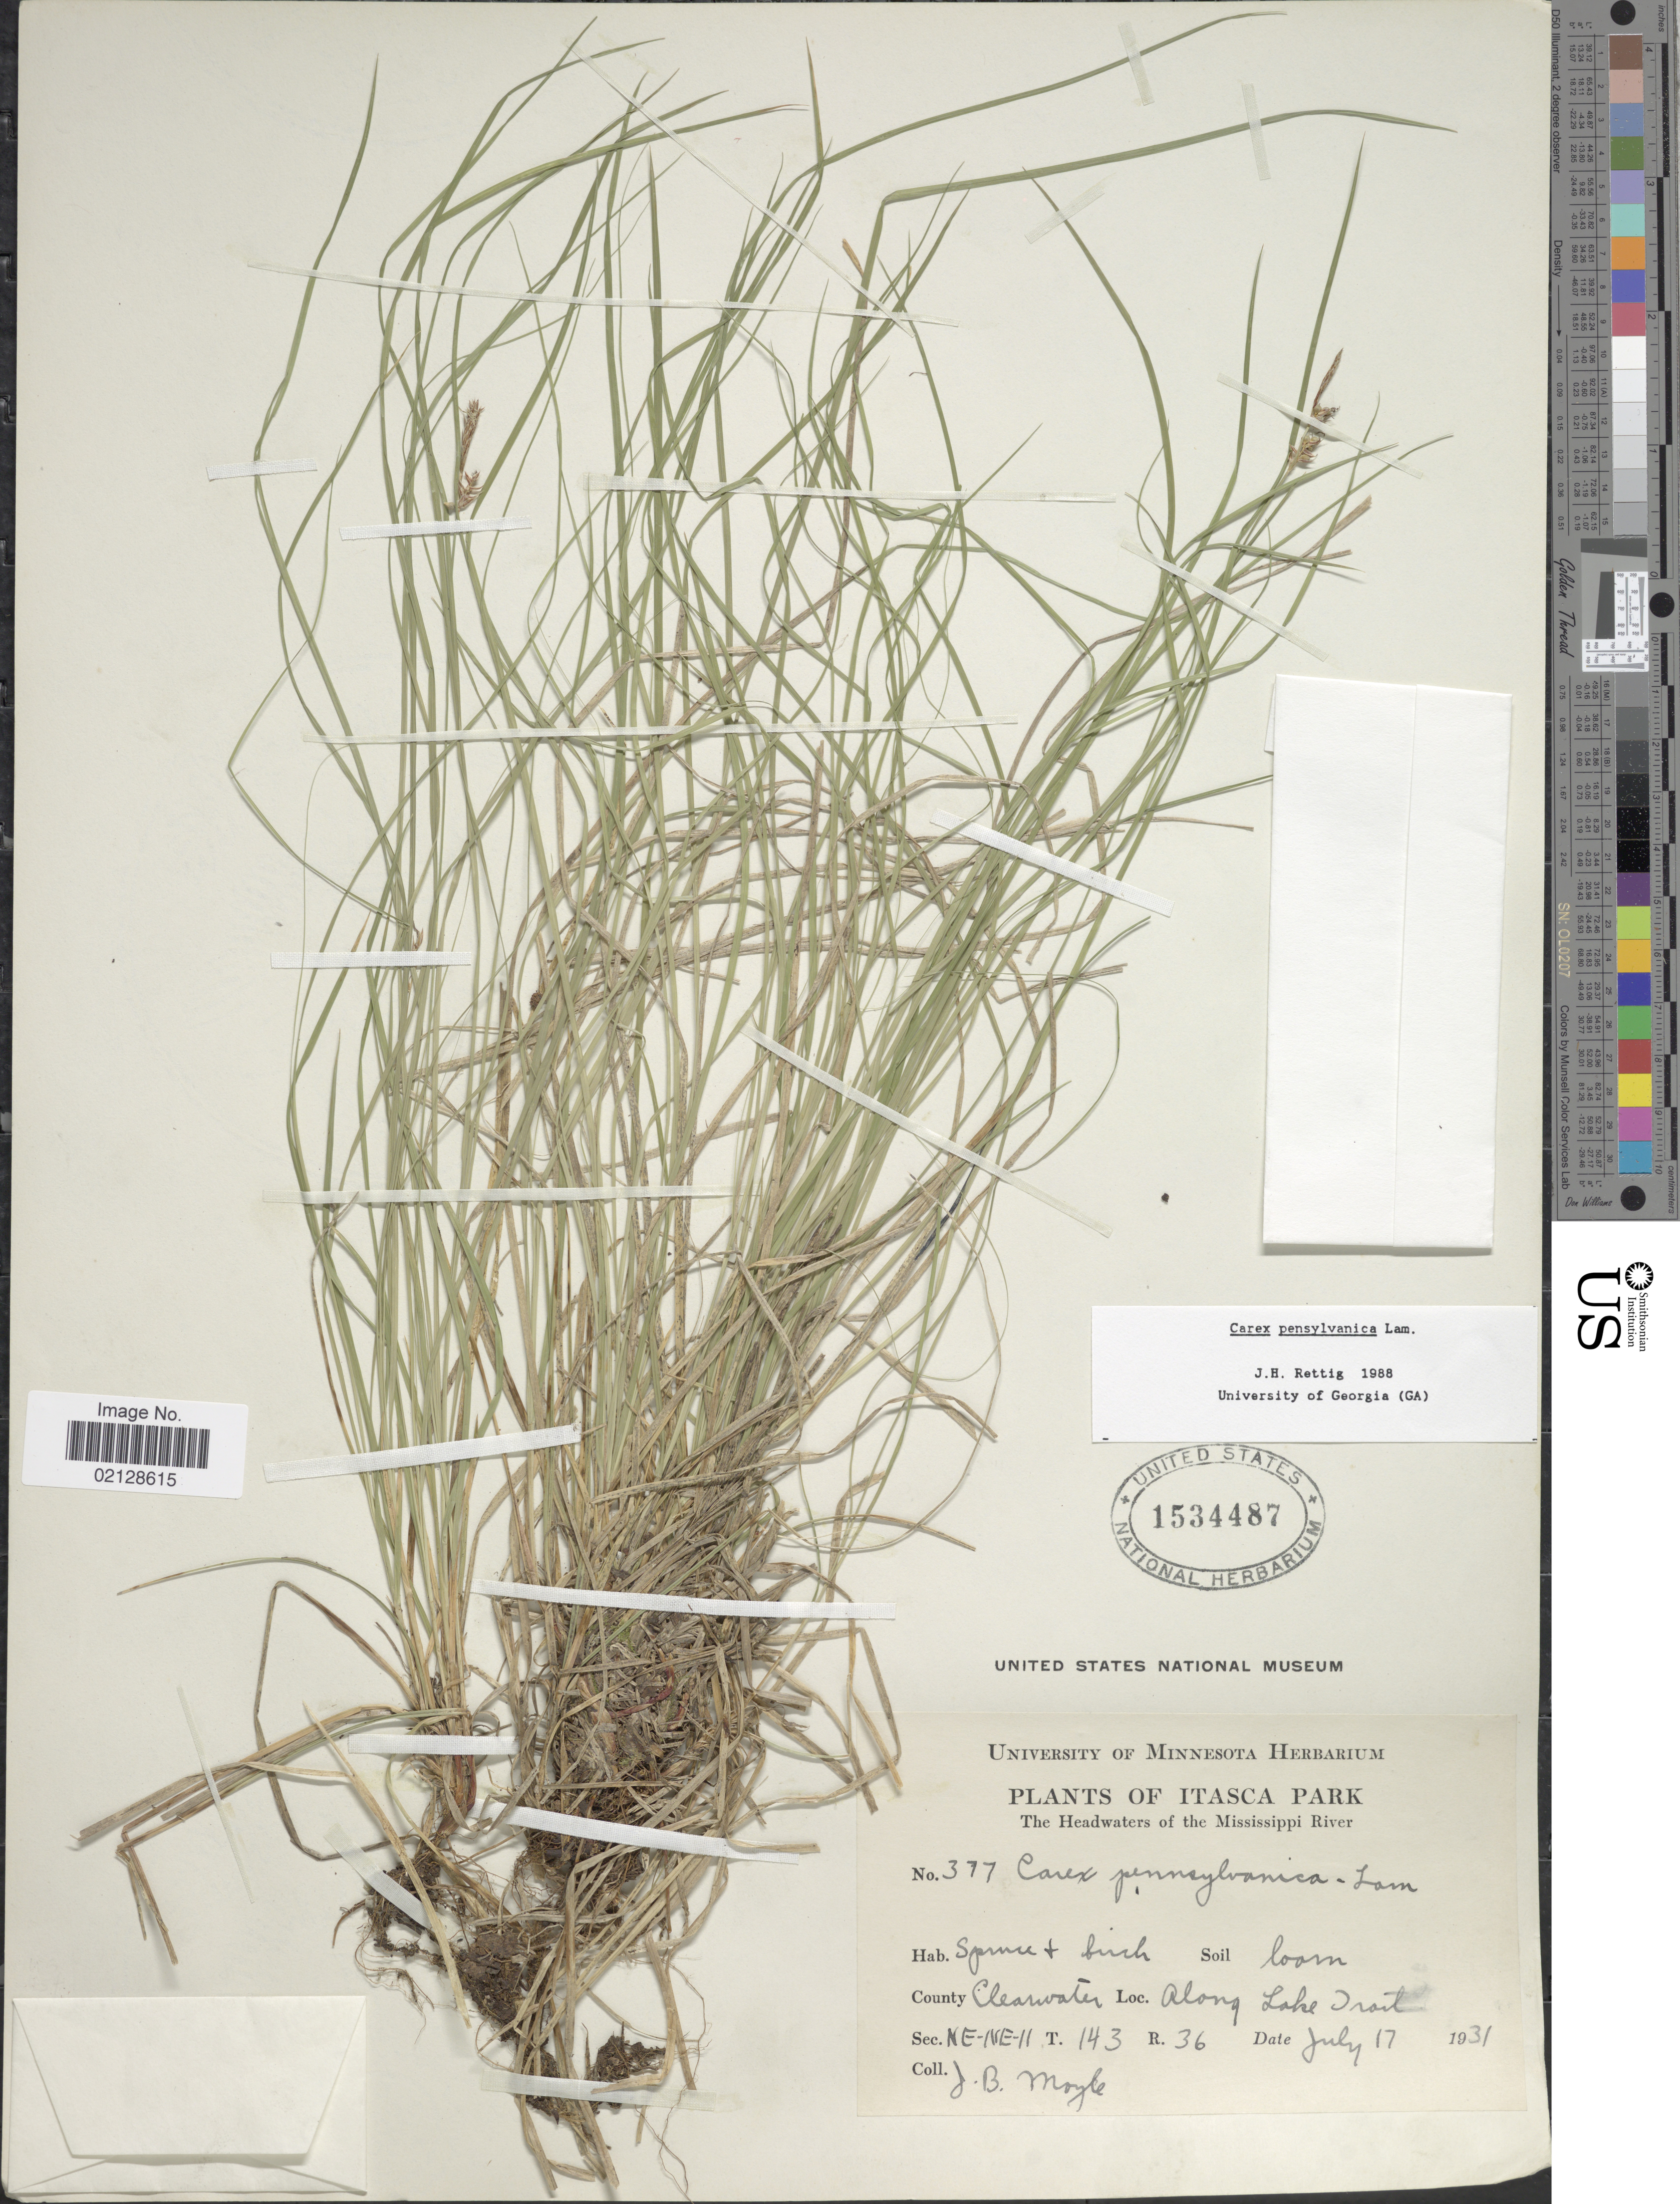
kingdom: Plantae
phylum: Tracheophyta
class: Liliopsida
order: Poales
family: Cyperaceae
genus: Carex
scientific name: Carex pensylvanica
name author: Lam.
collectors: J. Moyle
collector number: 377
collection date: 1931-07-17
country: United States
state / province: Minnesota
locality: Itasca Park, The headwaters of The Mississippi River, County Clearwater, along Lake Trail, Sec. NE-NE-11 T.143 R.36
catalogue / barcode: US 1534487